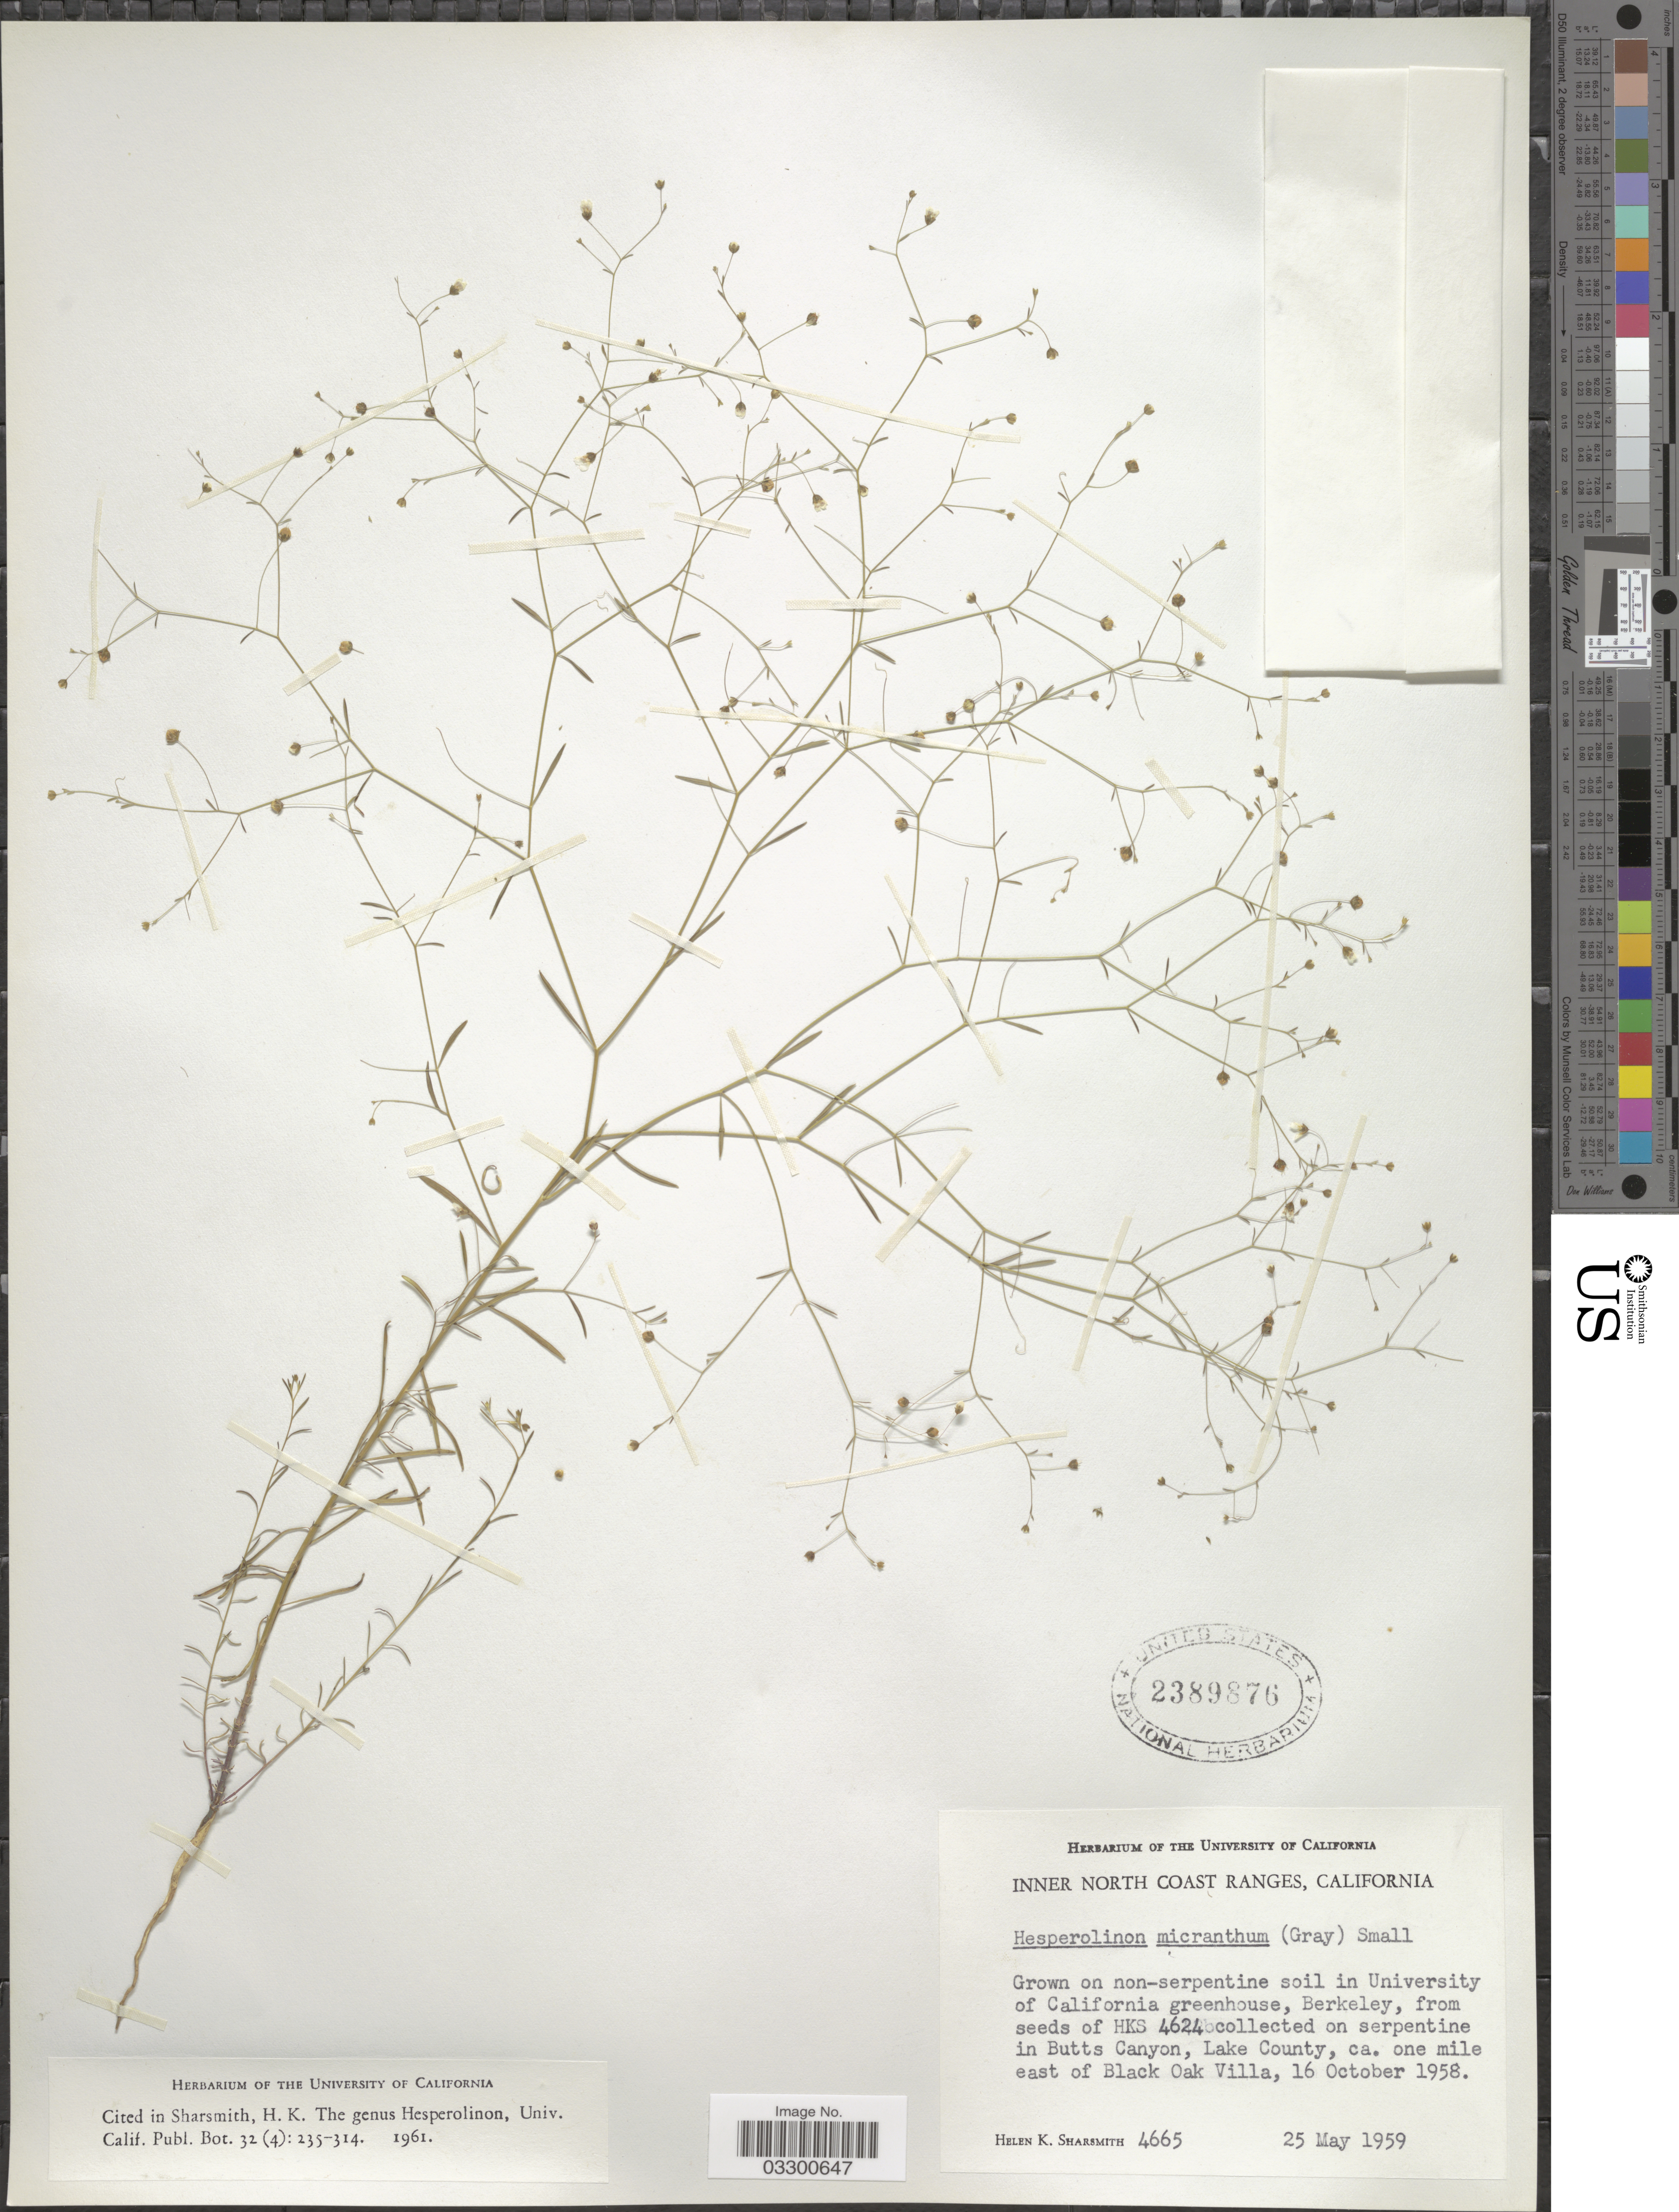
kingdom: Plantae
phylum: Tracheophyta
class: Magnoliopsida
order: Malpighiales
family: Linaceae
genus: Linum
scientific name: Linum micranthum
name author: A. Gray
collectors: H. Sharsmith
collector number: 4665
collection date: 1959-05-25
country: United States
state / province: California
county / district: Alameda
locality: Inner North Coast Ranges. University of California greenhouse, Berkeley.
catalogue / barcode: US 2389876